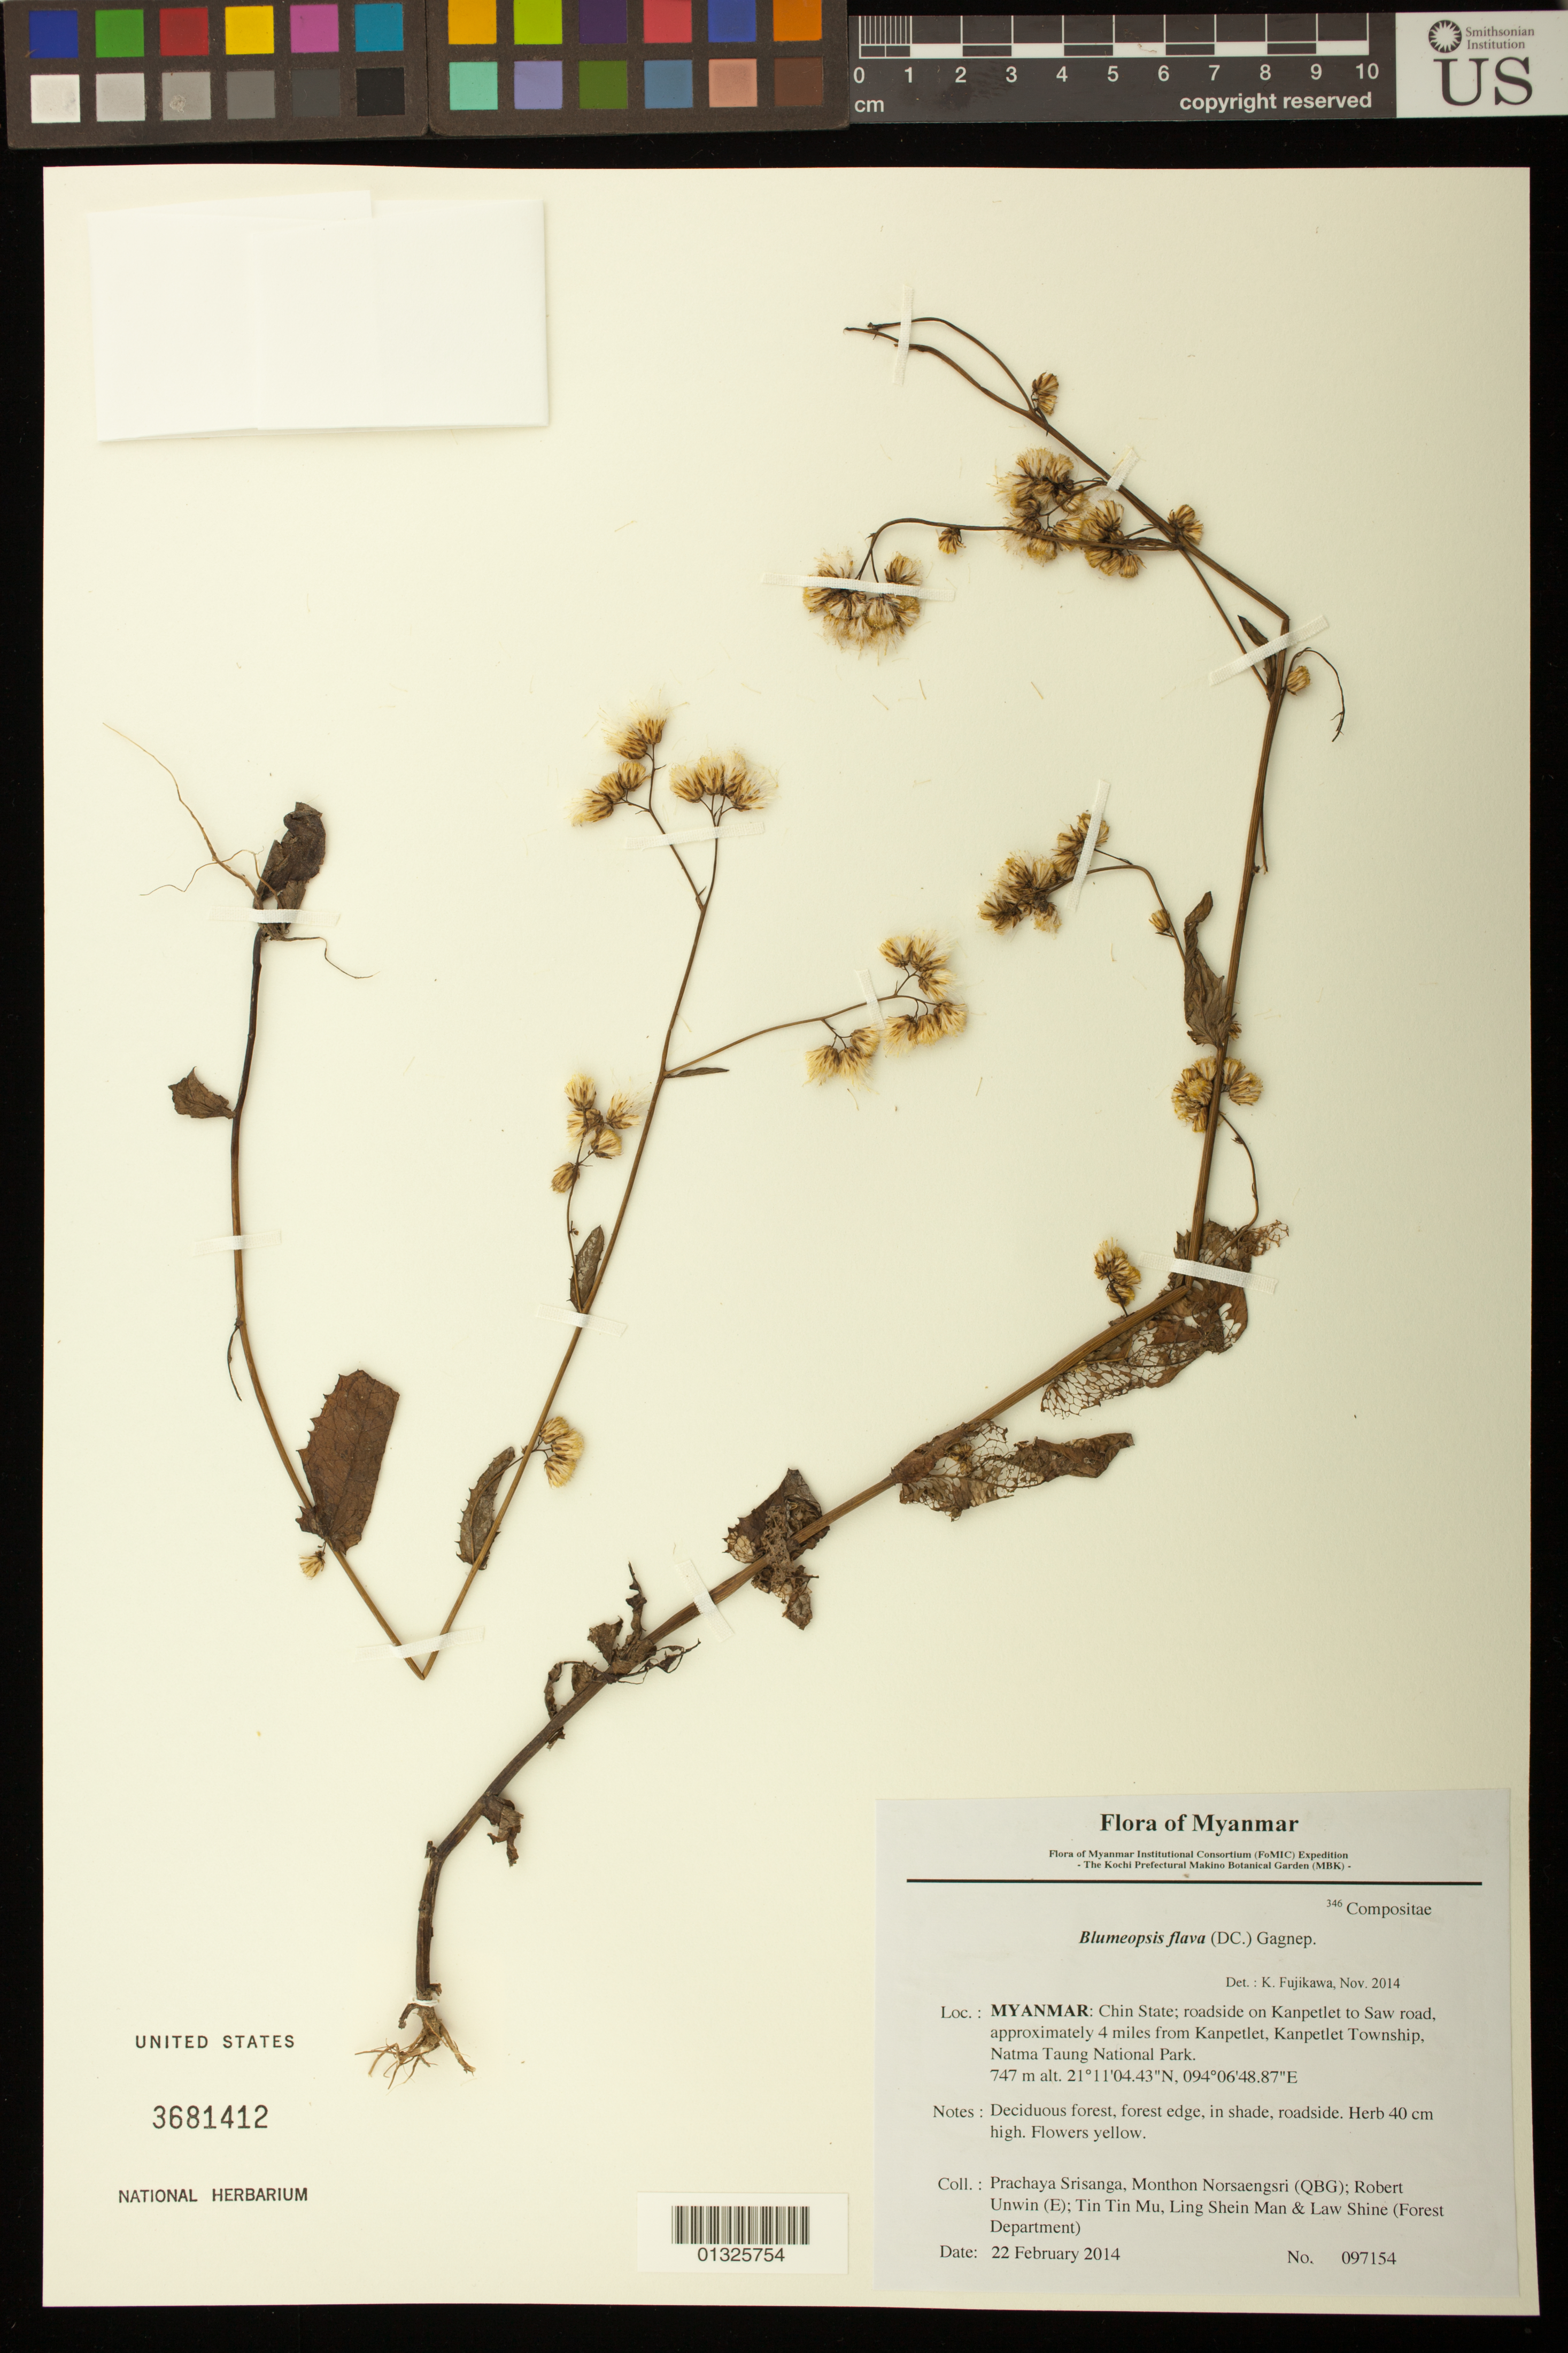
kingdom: Plantae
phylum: Tracheophyta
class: Magnoliopsida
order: Asterales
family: Asteraceae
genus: Blumeopsis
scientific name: Blumeopsis flava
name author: (DC.) Gagnep.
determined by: Fujikawa, Kazumi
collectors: P. Srisanga, M. Norsaengsri, R. Unwin, Tin Tin Mu, Ling Shein Man & L. Shine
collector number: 97154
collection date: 2014-02-22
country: Myanmar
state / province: Chin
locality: Roadside on Kanpetlet to Saw road, approximately 4 miles from Kanpetlet, Kanpetlet Township, Natma Taung National Park.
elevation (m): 747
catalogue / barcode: US 3681412